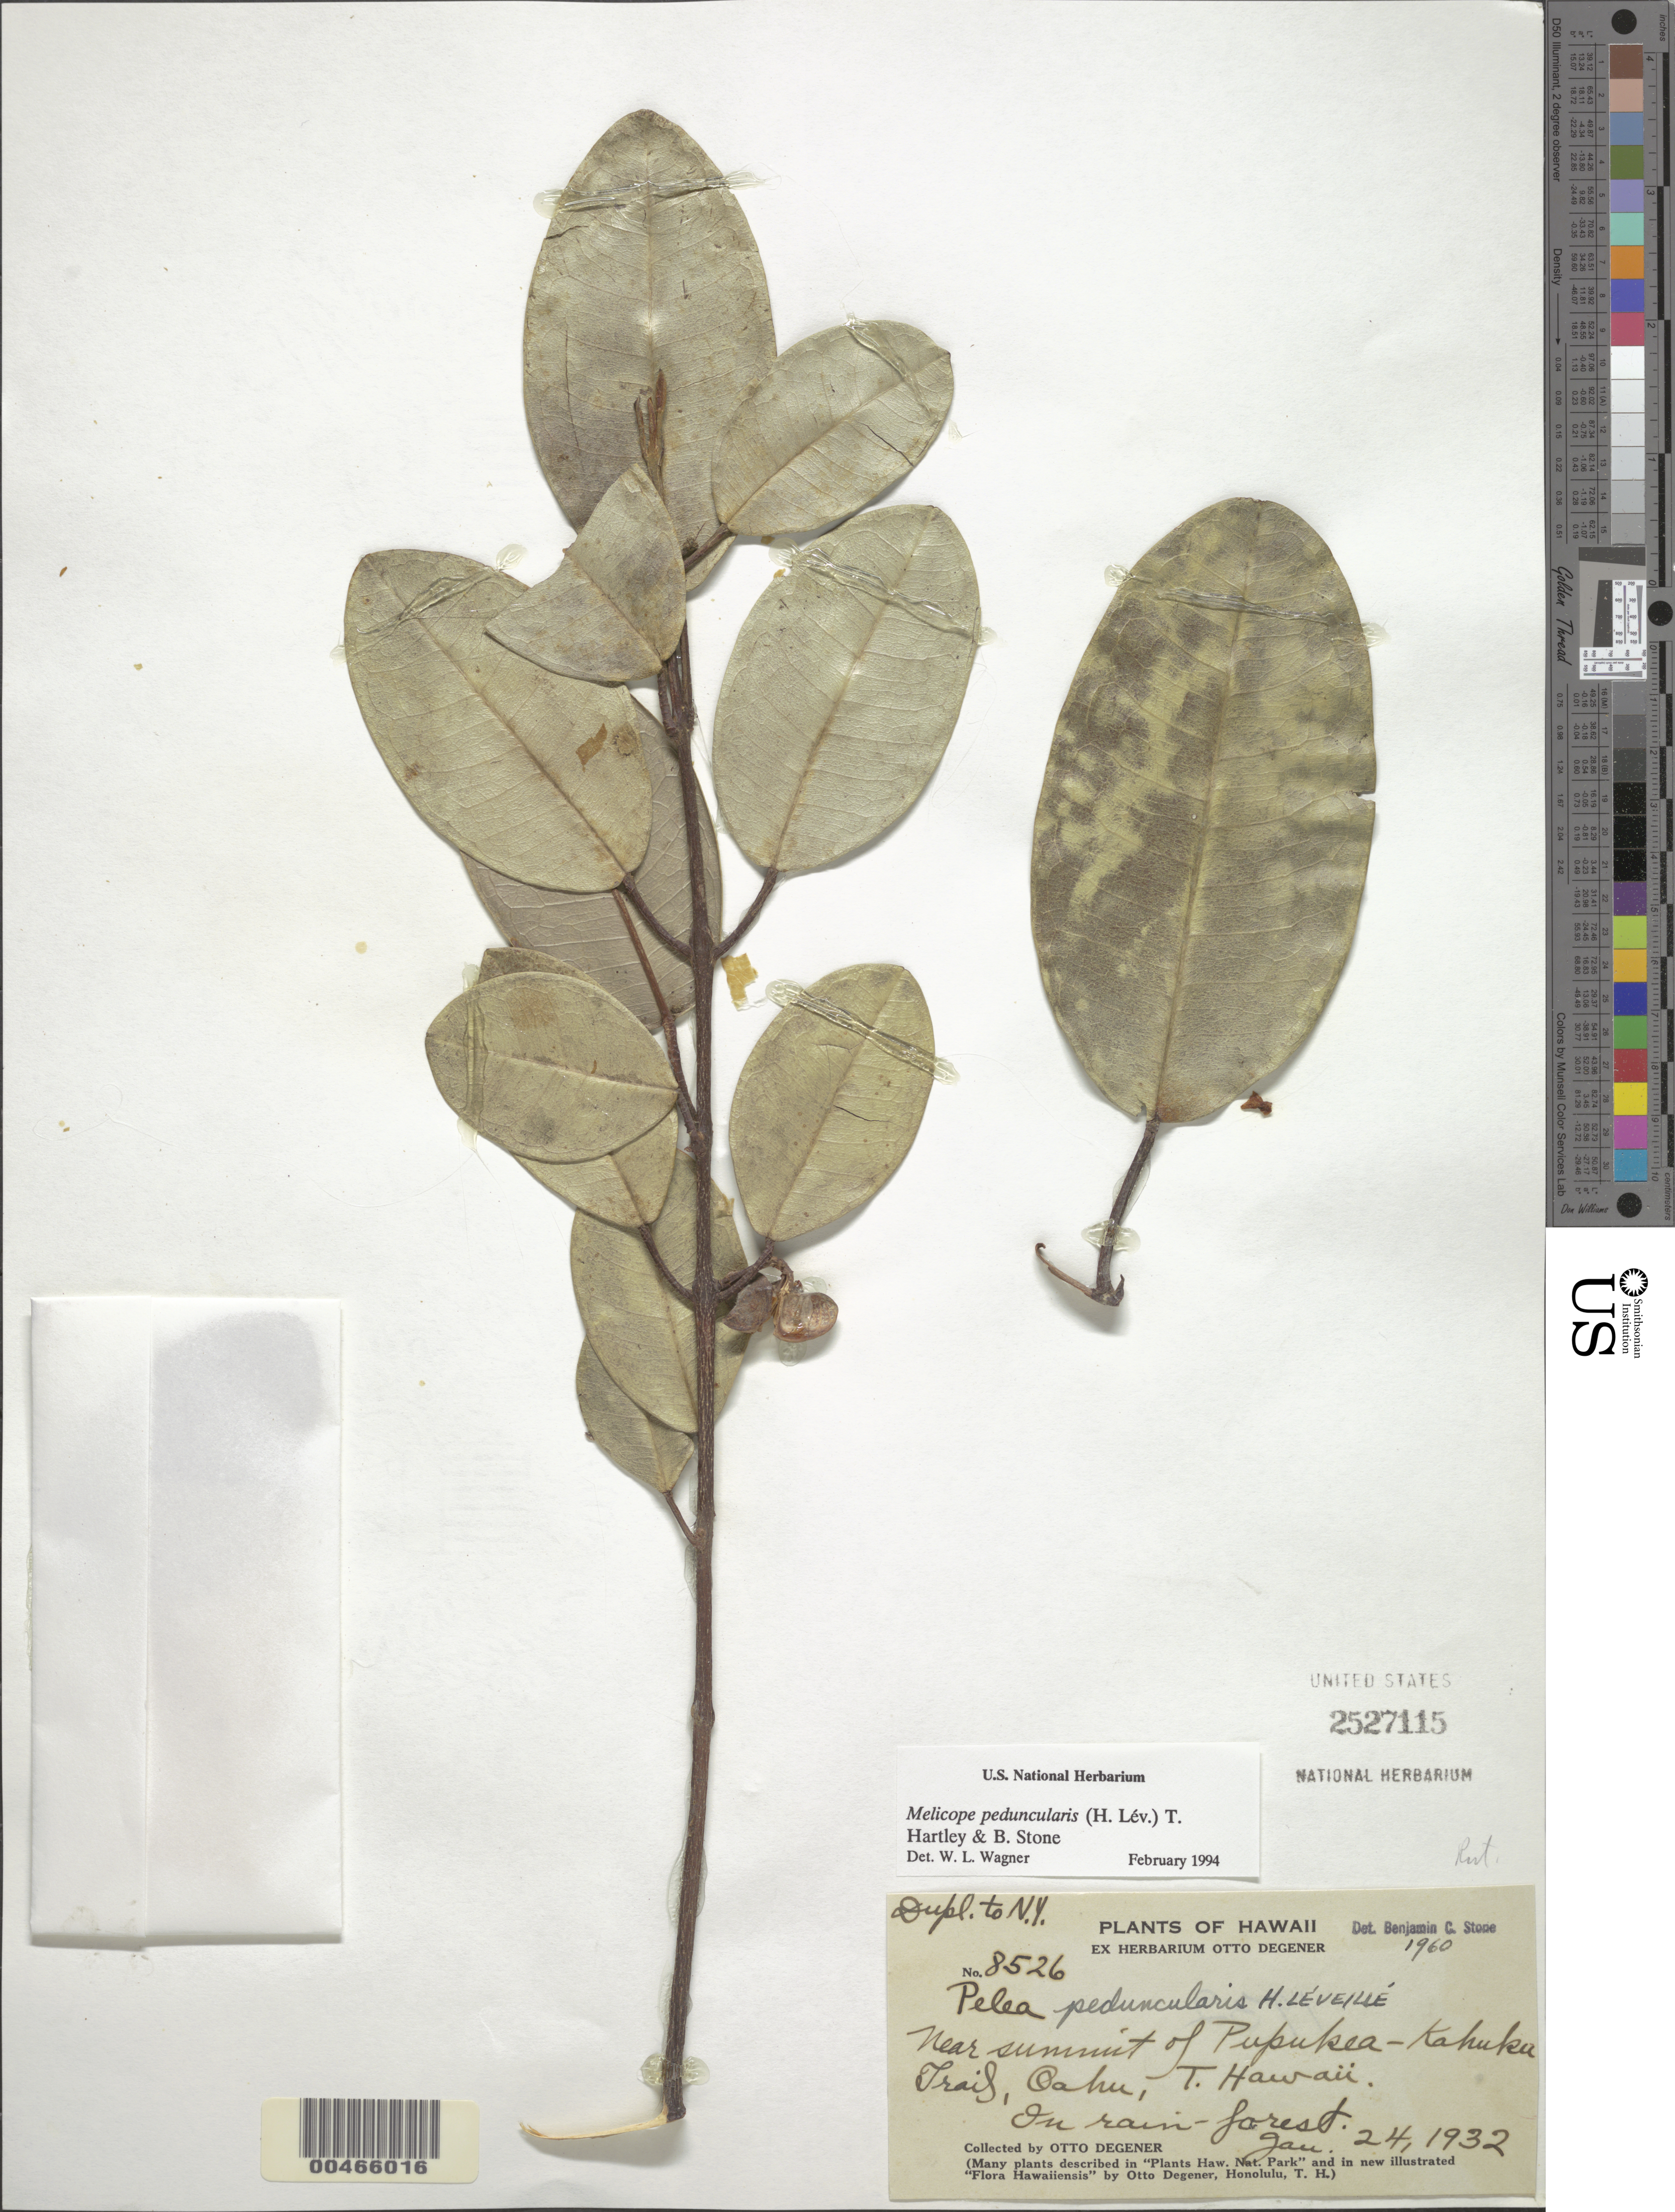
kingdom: Plantae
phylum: Tracheophyta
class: Magnoliopsida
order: Sapindales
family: Rutaceae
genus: Melicope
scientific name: Melicope peduncularis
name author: (H. Lév.) T.G. Hartley & B.C. Stone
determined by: Wagner, W. L., (BOT), Smithsonian Institution - National Museum of Natural History (UNITED STATES)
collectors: O. Degener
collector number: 8526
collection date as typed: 24 Jan 1932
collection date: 1932-01-24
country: United States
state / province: Hawaii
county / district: Honolulu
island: Oahu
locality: Near summit of Pupukea-Kahuku Trail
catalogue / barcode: US 2527115